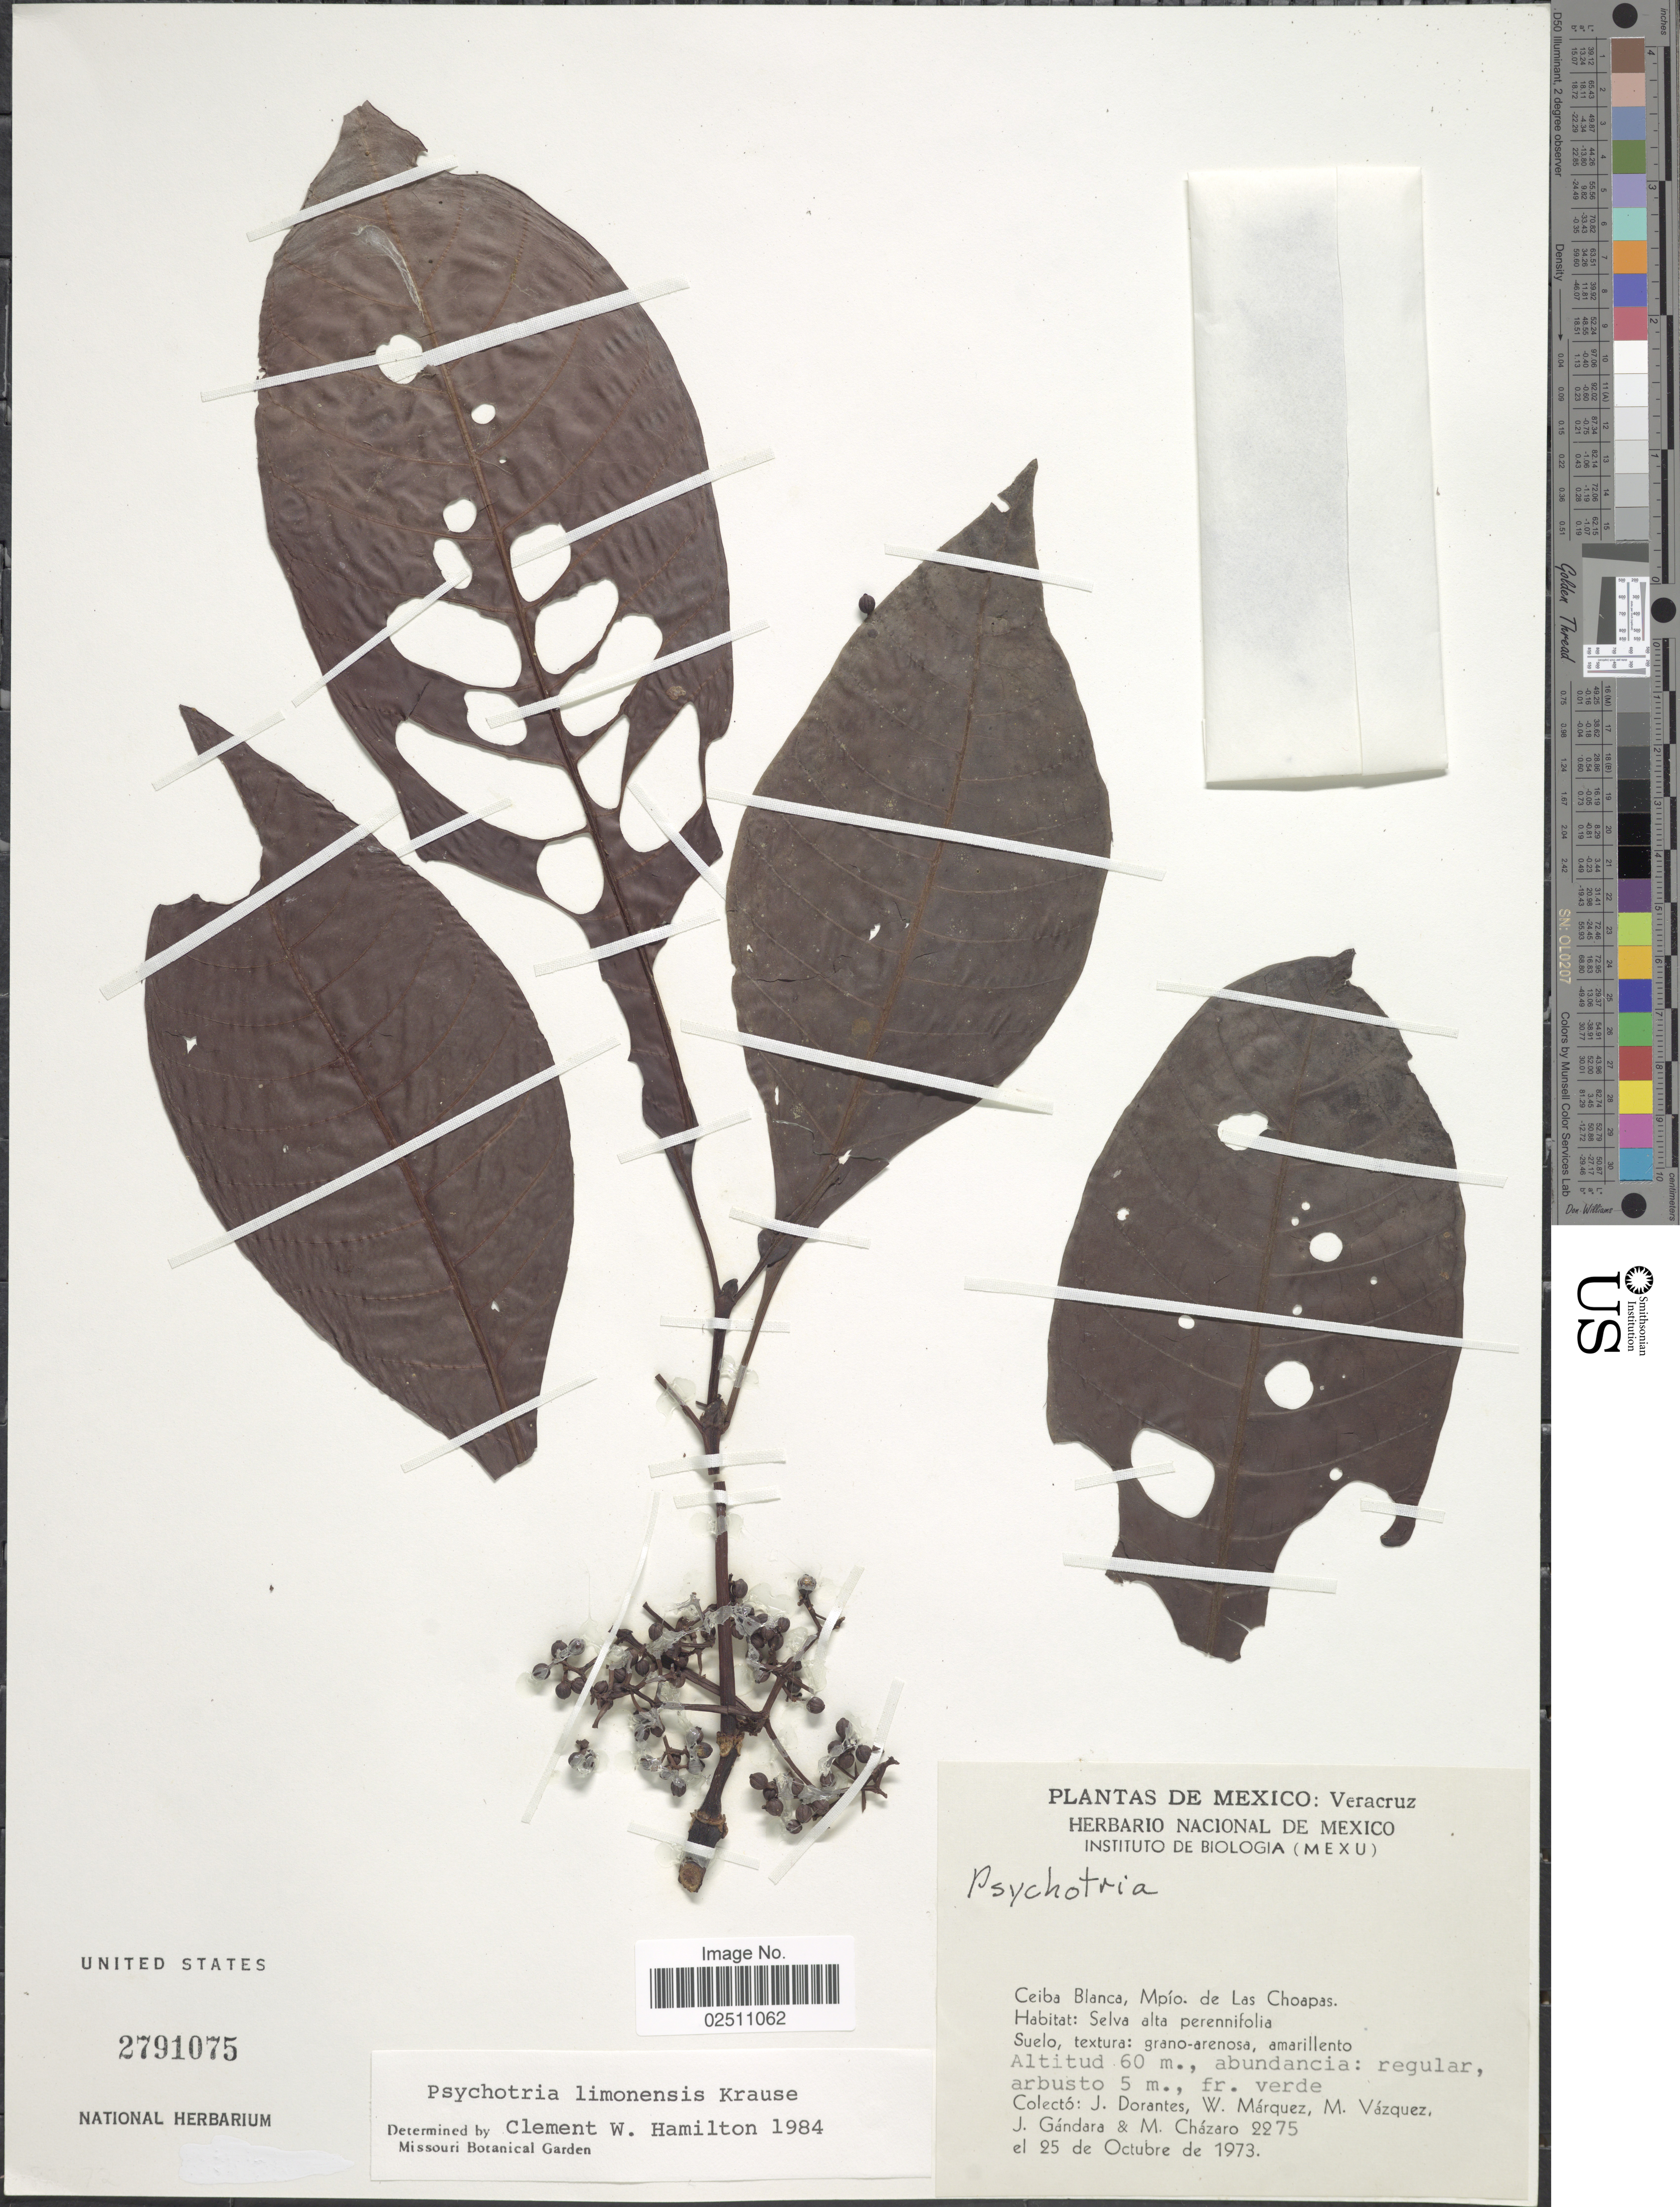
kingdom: Plantae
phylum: Tracheophyta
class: Magnoliopsida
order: Gentianales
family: Rubiaceae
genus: Psychotria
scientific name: Psychotria limonensis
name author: K. Krause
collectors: J. Dorantes, W. Márquez, M. Vázquez, J. Gandara & M. Chazaro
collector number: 2275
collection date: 1973-10-22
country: Mexico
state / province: Veracruz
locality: Veracruz, Ceiba Blanca, Mpio. de Las Choapas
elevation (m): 60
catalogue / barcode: US 2791075